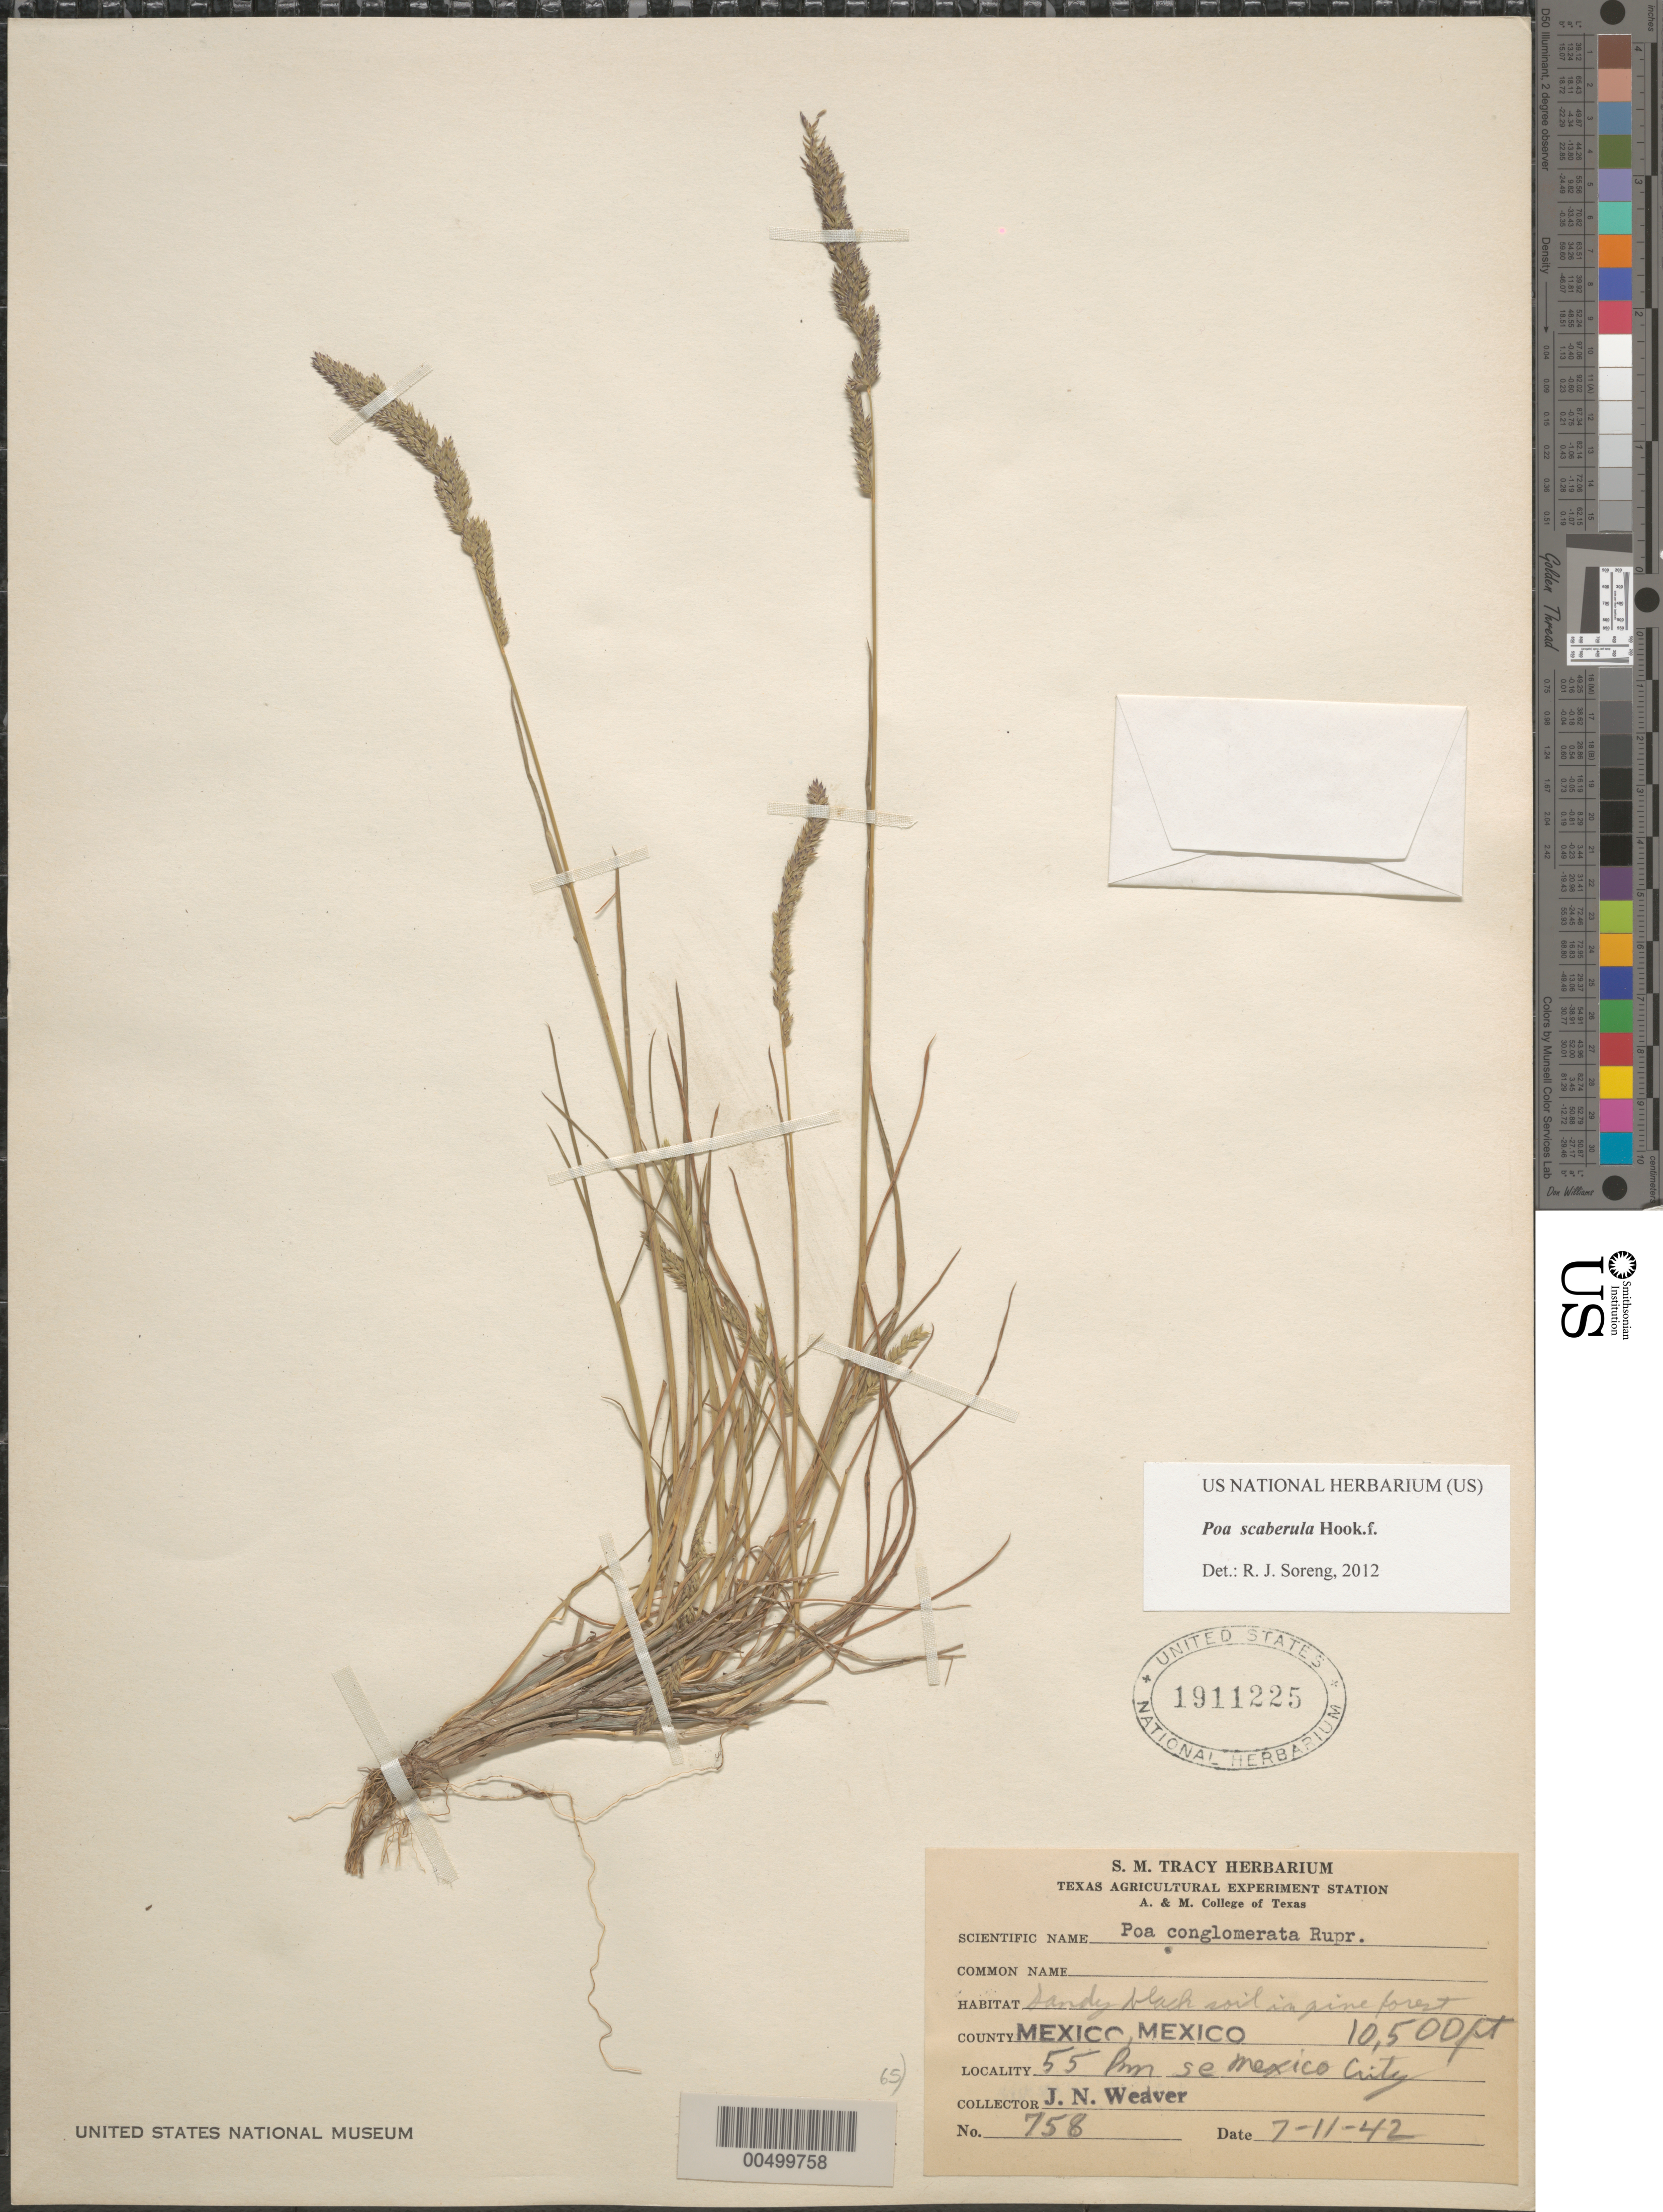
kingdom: Plantae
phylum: Tracheophyta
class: Liliopsida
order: Poales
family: Poaceae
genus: Poa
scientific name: Poa scaberula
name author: Hook. f.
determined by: Soreng, Robert J., Research Associate (BOT), Smithsonian Institution - National Museum of Natural History (UNITED STATES)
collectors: J. N. Weaver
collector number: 758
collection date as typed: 7 Nov 1942 or 11 Jul 1942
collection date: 1942-07-11 or 1942-11-07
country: Mexico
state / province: México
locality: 55 km SE of Mexico City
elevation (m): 3200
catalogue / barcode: US 1911225